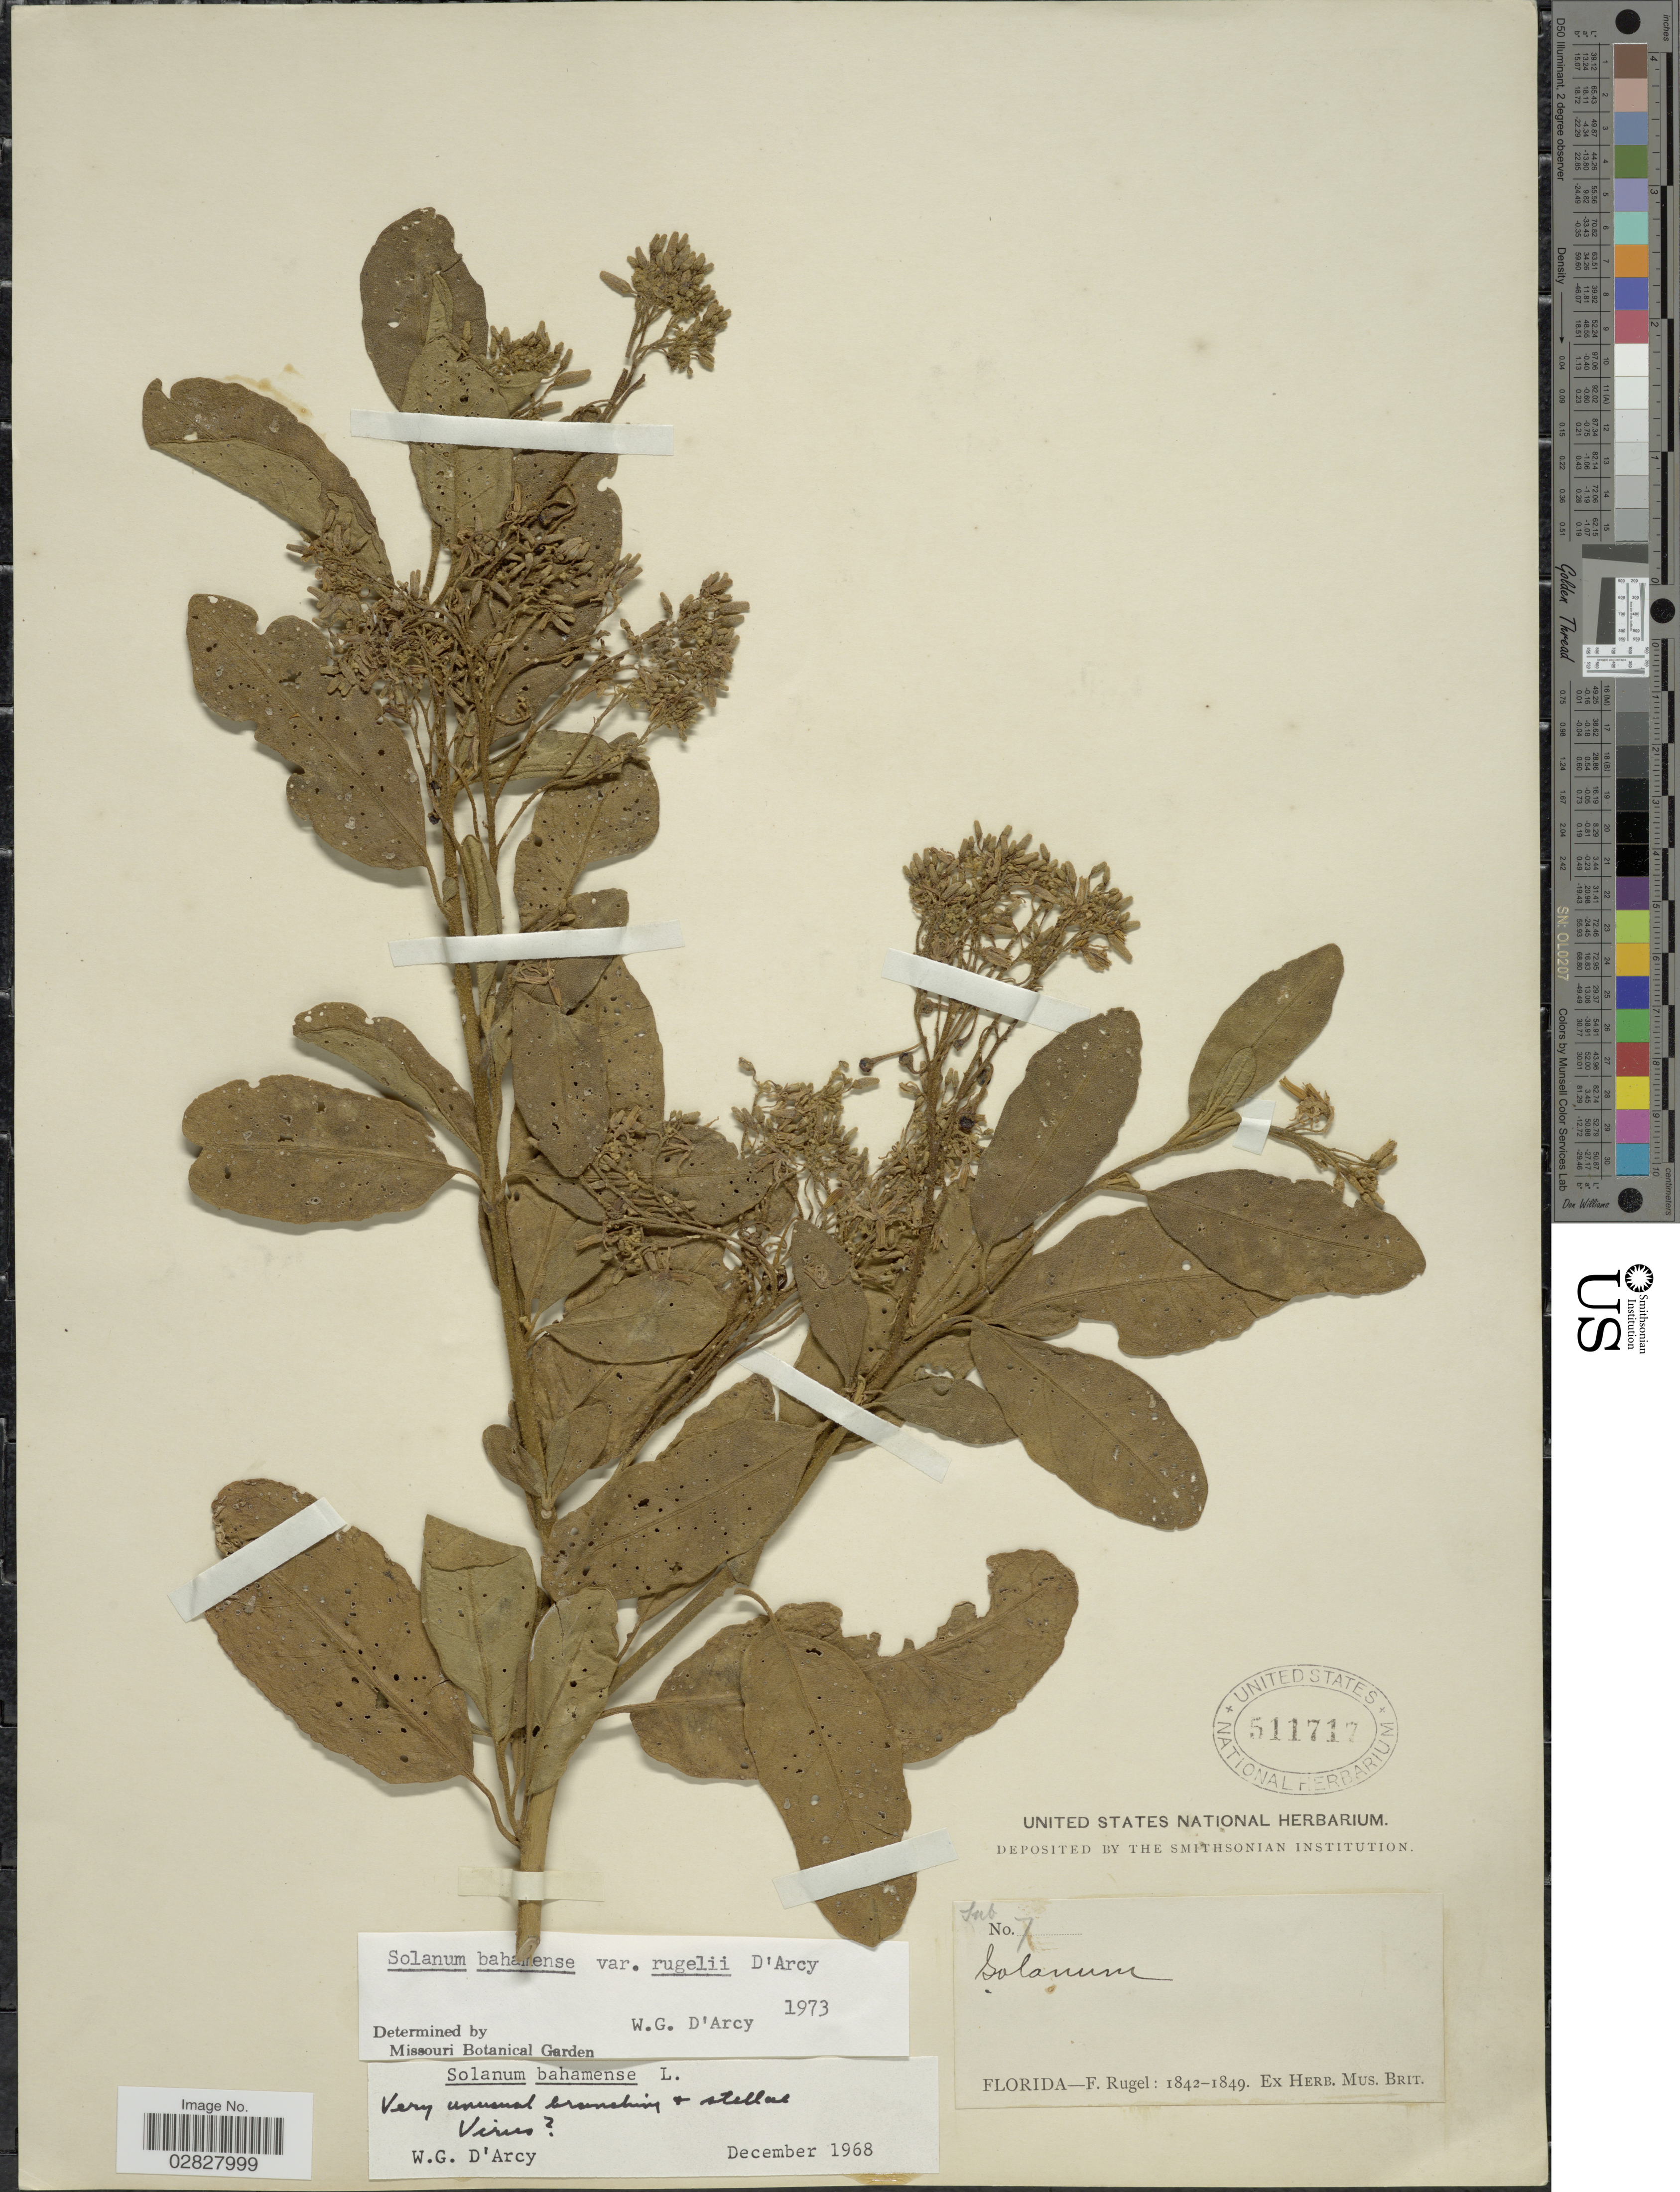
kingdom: Plantae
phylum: Tracheophyta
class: Magnoliopsida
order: Solanales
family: Solanaceae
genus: Solanum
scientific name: Solanum bahamense var. rugelii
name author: D'Arcy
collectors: F. Rugel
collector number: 7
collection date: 1842/1849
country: United States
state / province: Florida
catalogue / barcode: US 511717